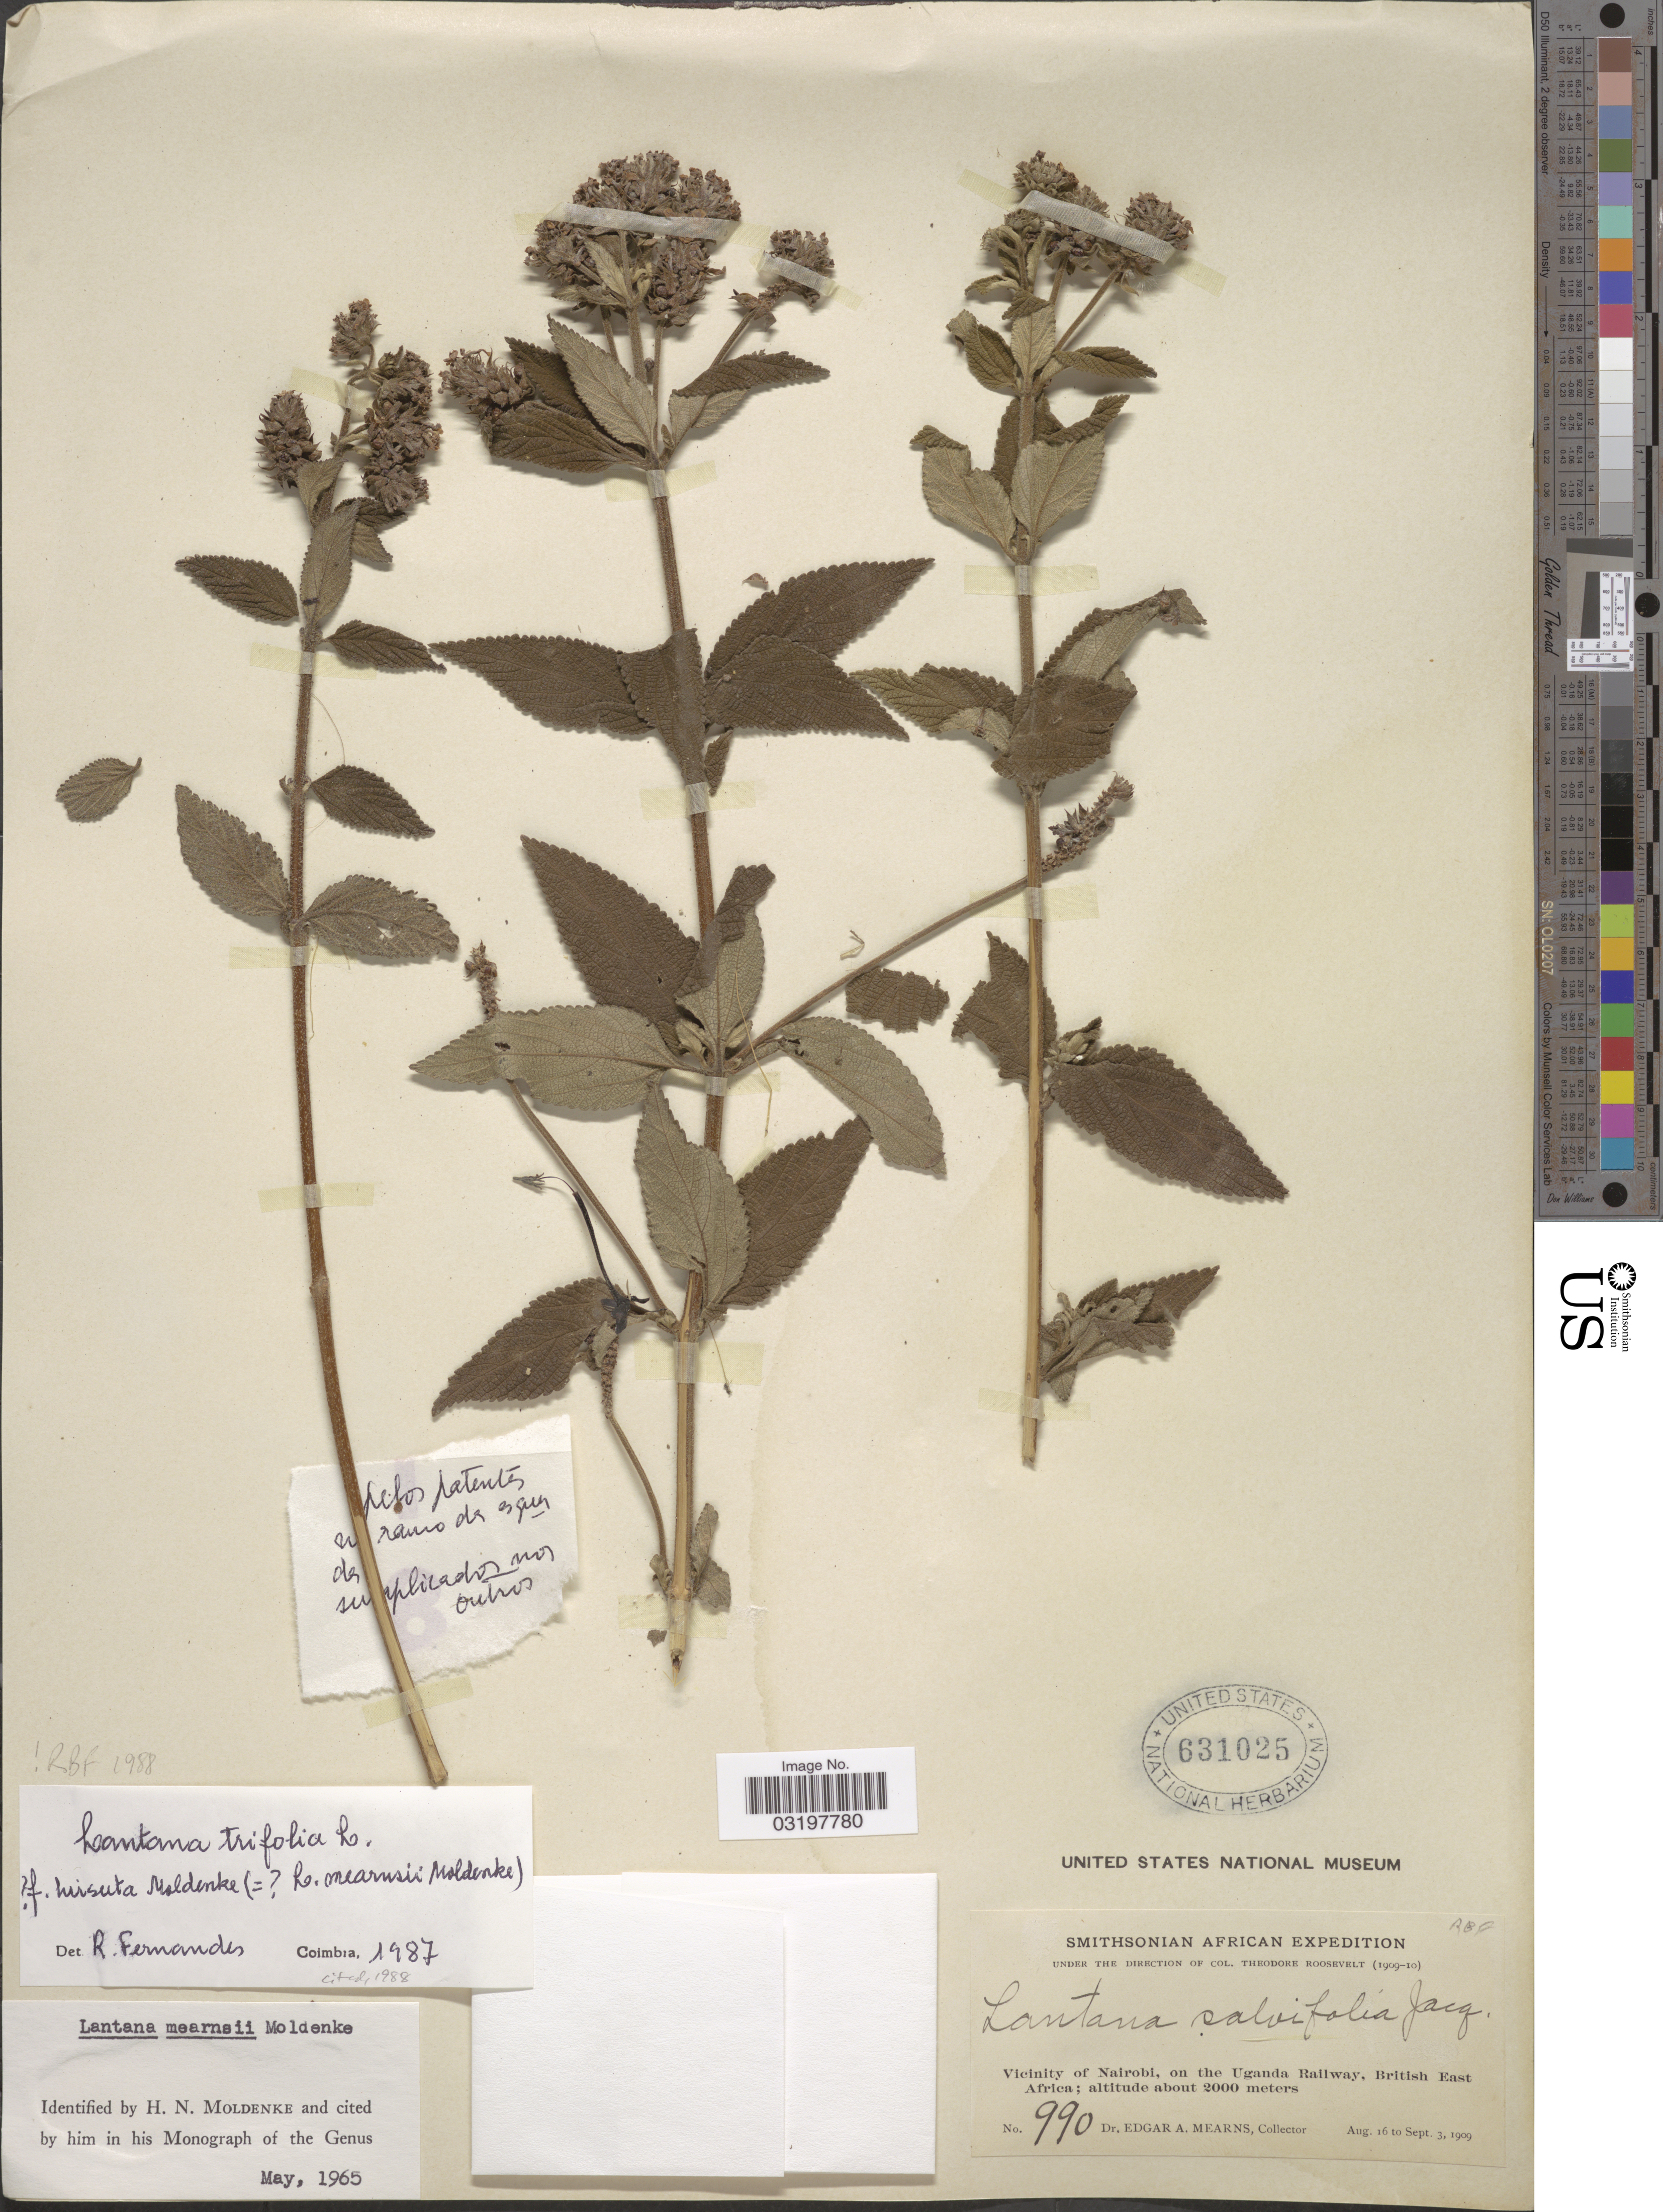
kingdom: Plantae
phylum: Tracheophyta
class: Magnoliopsida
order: Lamiales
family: Verbenaceae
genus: Lantana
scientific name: Lantana trifolia f. hirsuta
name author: Moldenke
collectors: E. A. Mearns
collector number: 990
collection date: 1909-08-16/1909-09-03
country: Kenya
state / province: Nairobi Area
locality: Vicinity of Nairobi, on the Uganda Railway, British East Africa.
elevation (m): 2000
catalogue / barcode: US 631025